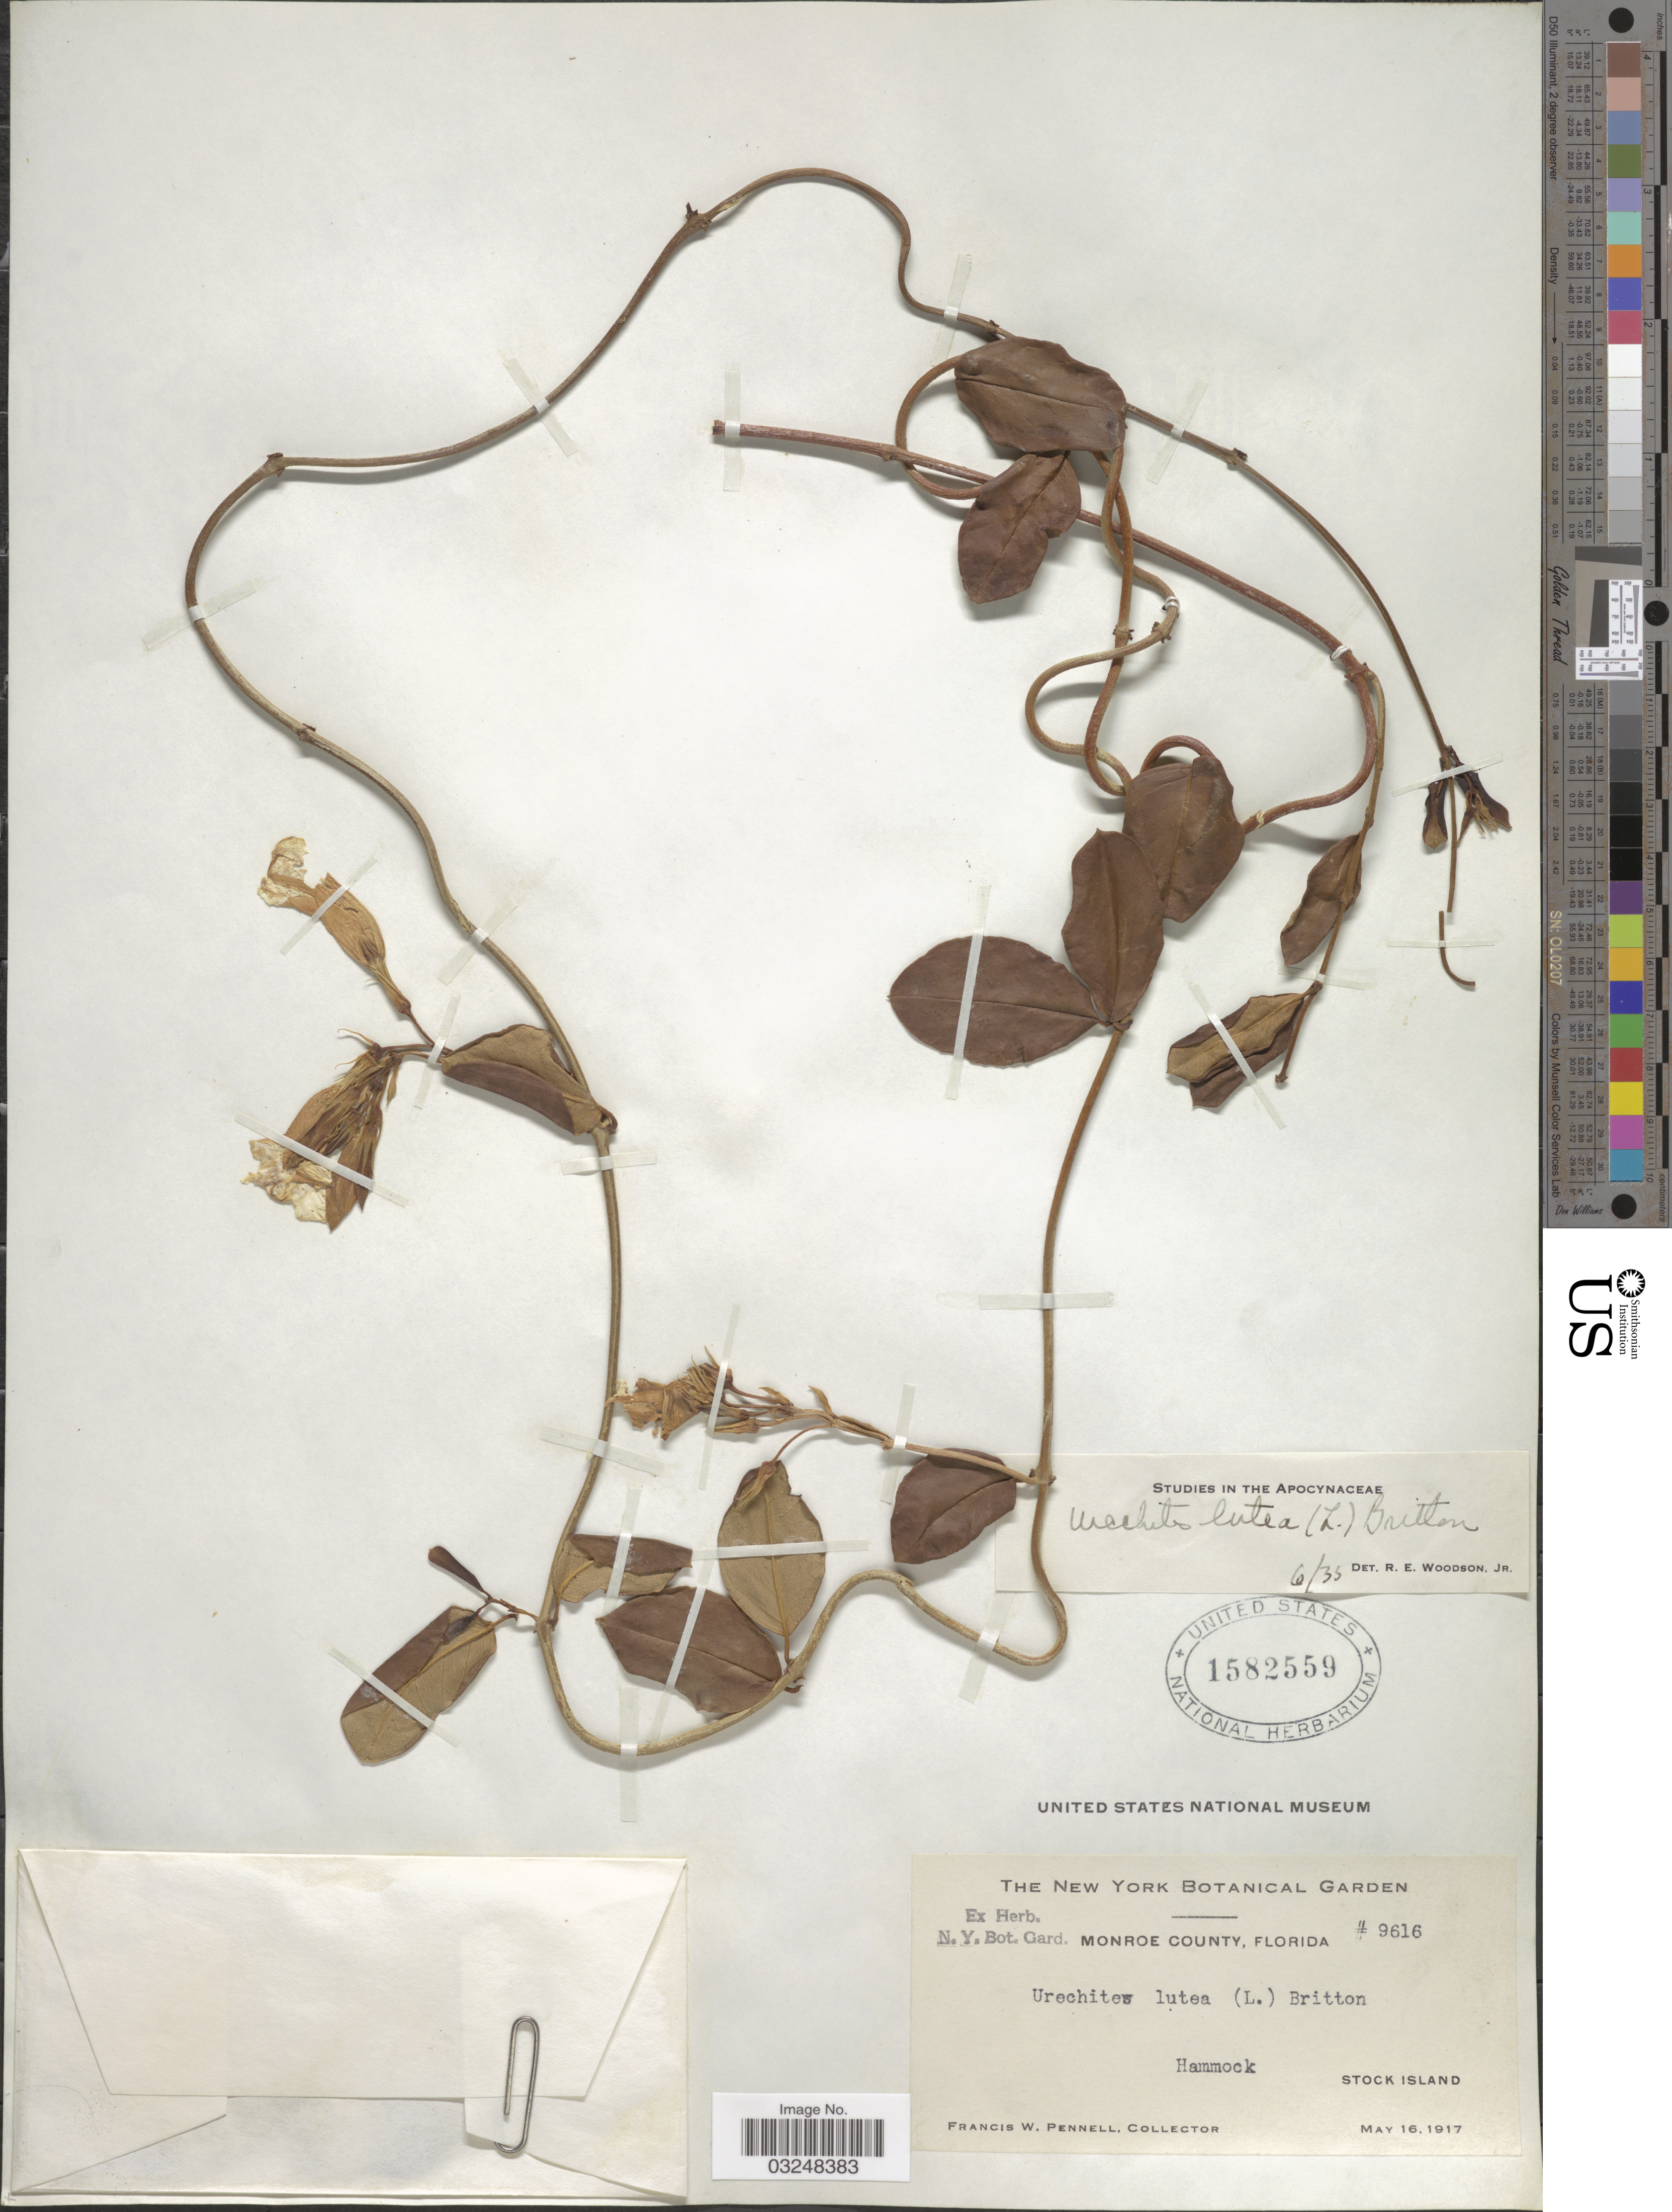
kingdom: Plantae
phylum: Tracheophyta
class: Magnoliopsida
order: Gentianales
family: Apocynaceae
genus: Urechites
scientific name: Urechites lutea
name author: (L.) Britton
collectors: F. W. Pennell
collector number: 9616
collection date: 1917-05-16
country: United States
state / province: Florida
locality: Monroe County. Hammock. Stock Island.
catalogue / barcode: US 1582559